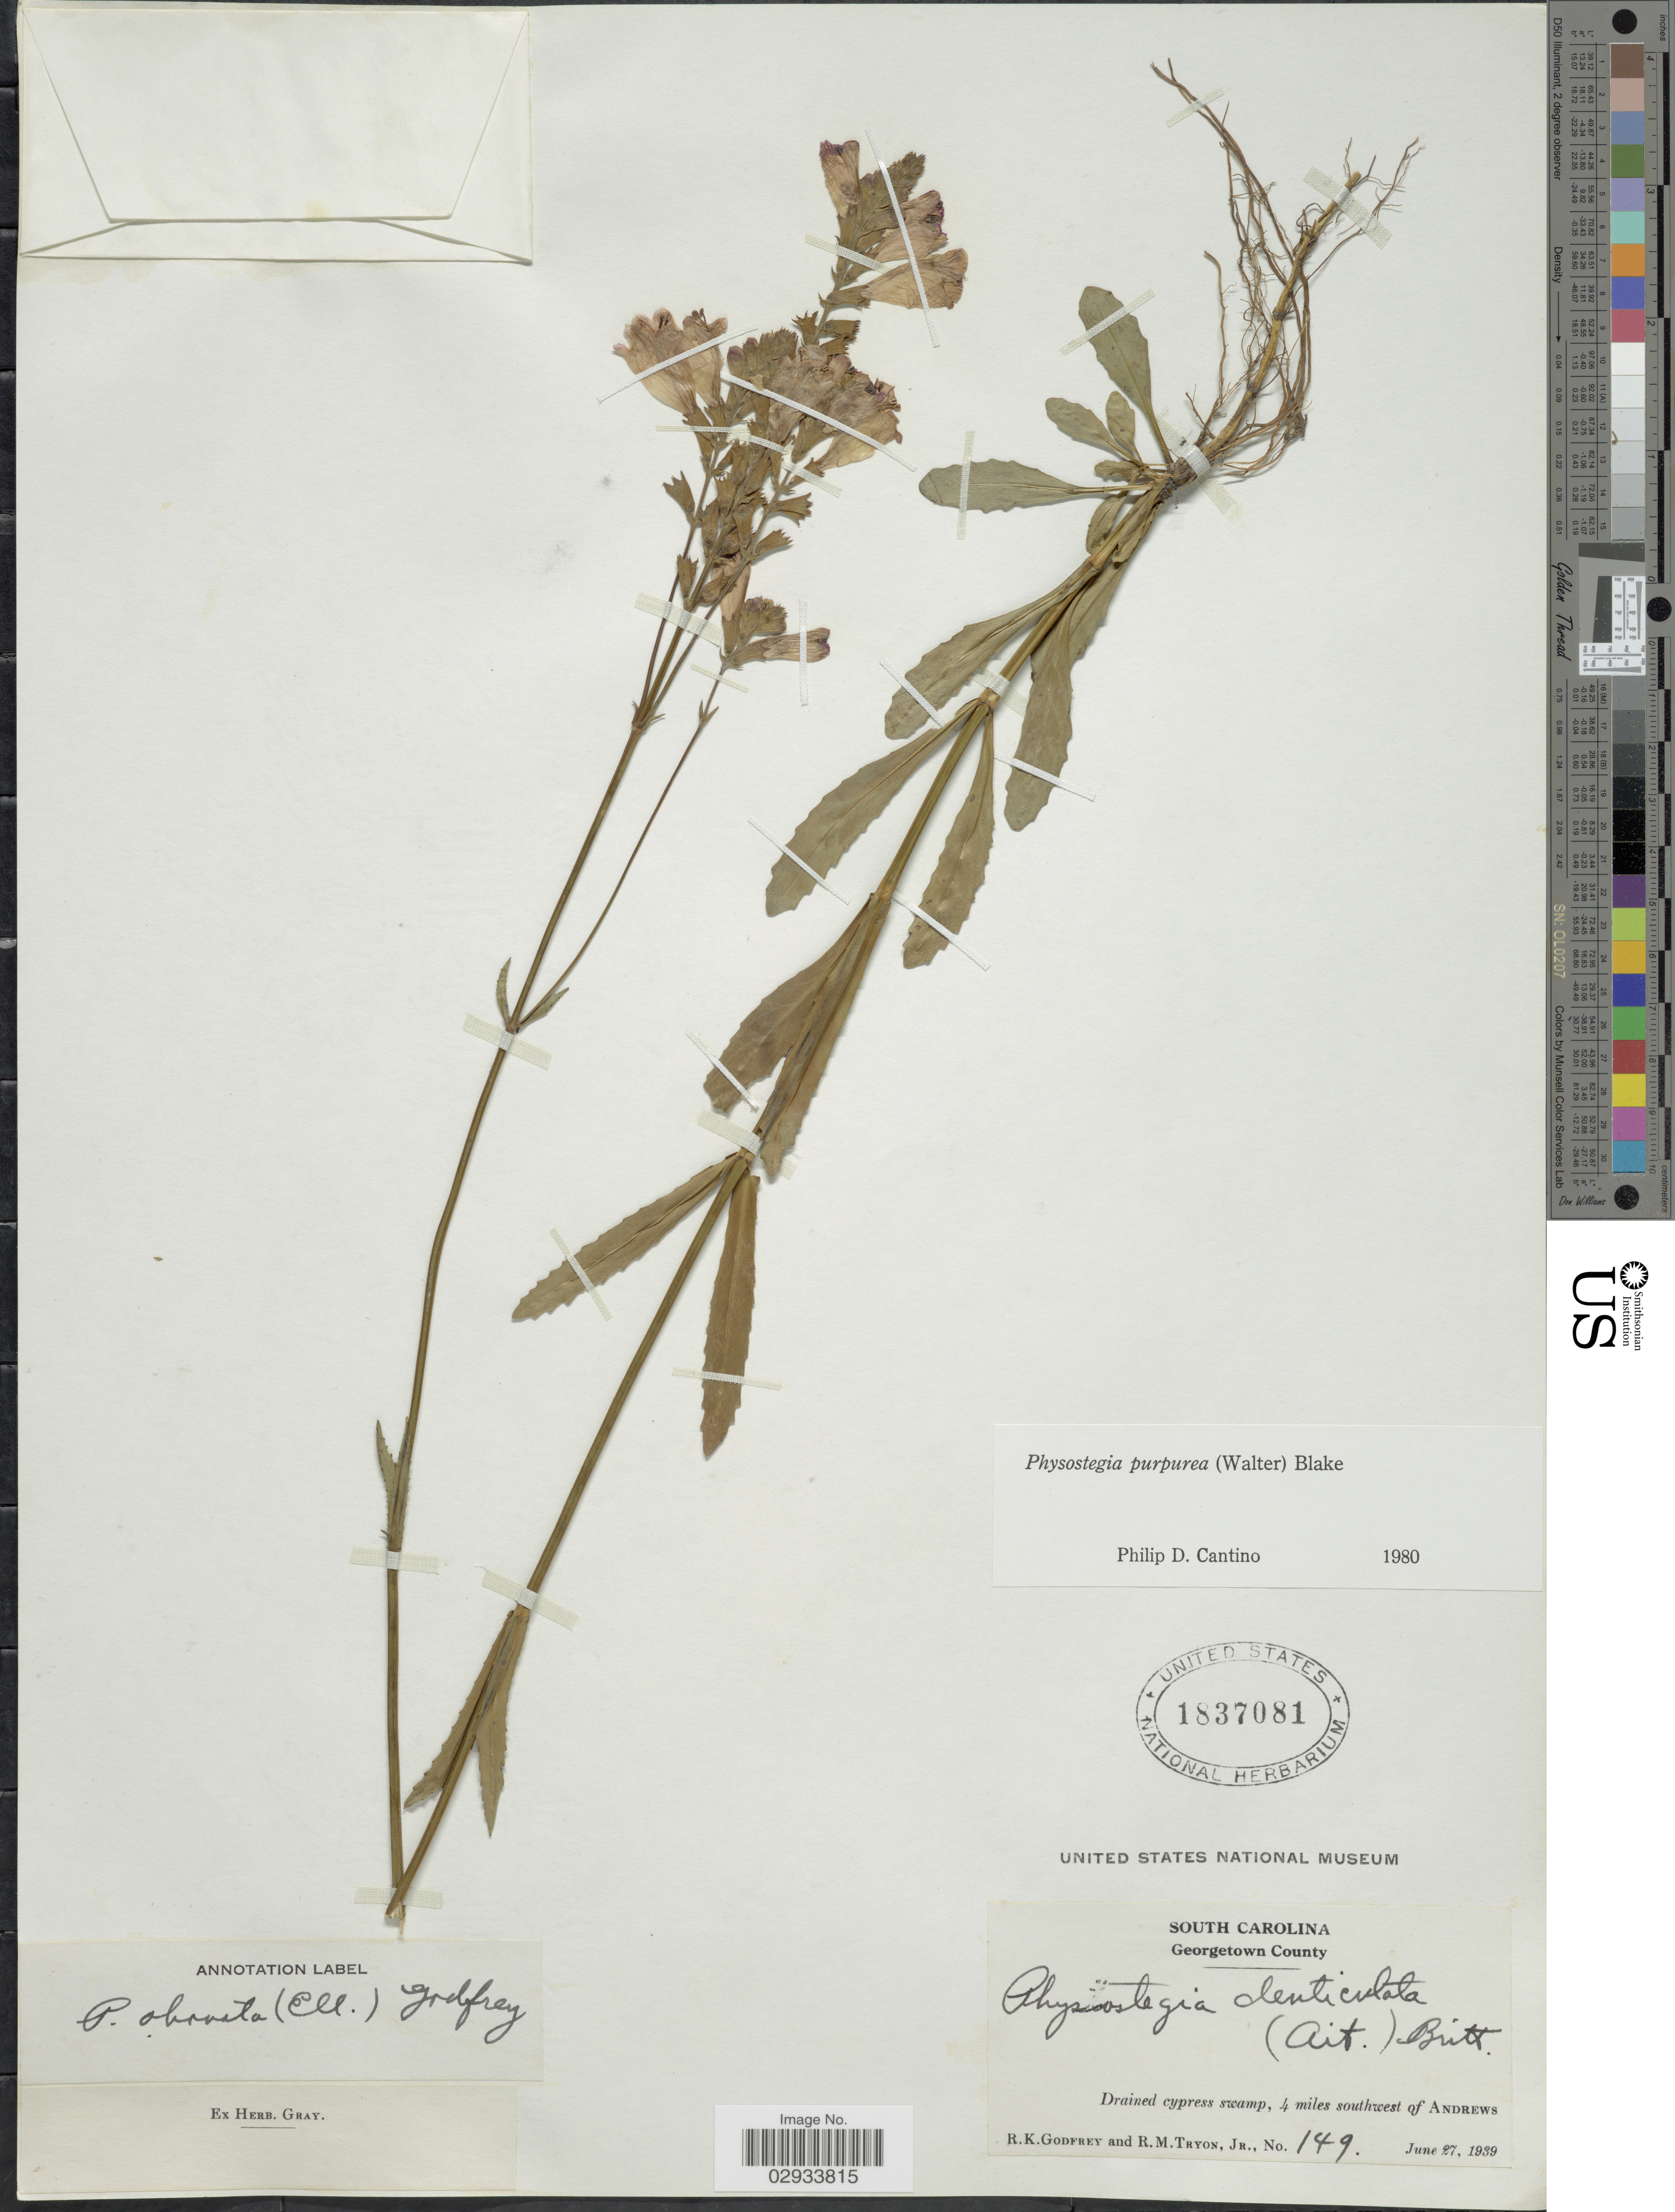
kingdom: Plantae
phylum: Tracheophyta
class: Magnoliopsida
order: Lamiales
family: Lamiaceae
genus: Physostegia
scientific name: Physostegia purpurea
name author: (Walter) Blake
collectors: R. K. Godfrey & R. M. Tryon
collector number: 149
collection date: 1939-06-27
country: United States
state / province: South Carolina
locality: Georgetown County, 4 miles southwest of Andrews.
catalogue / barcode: US 1837081